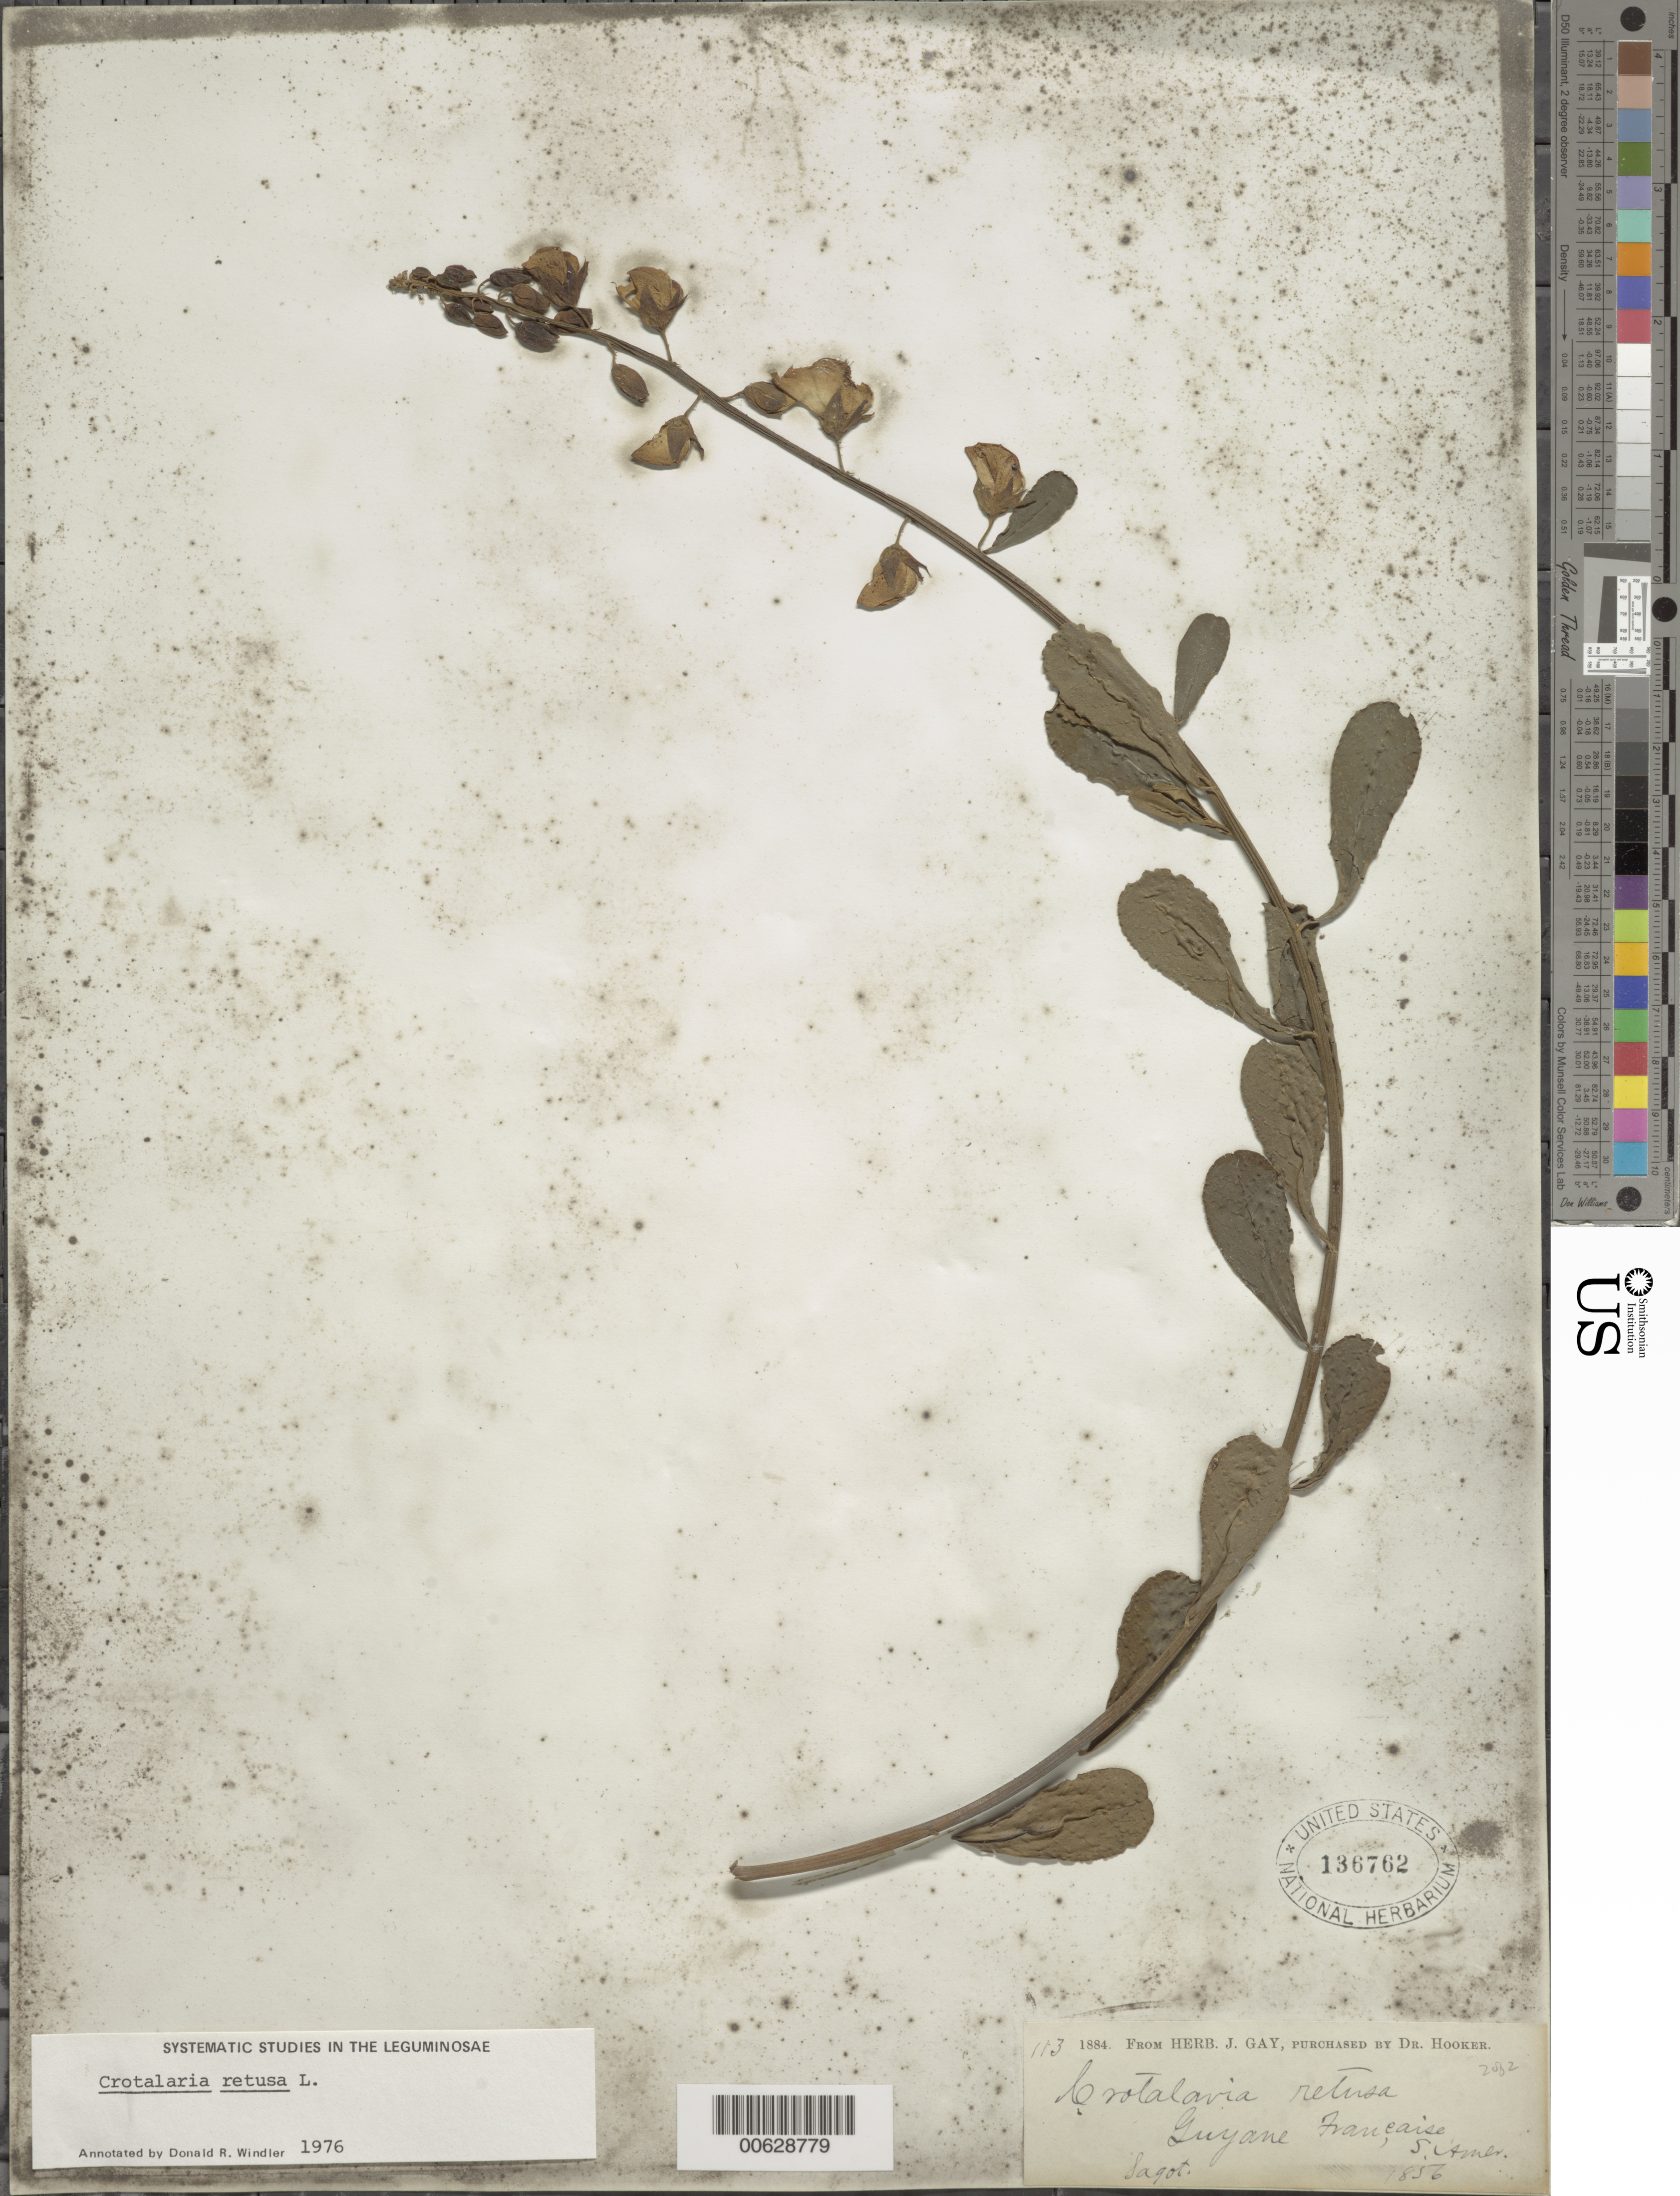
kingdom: Plantae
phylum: Tracheophyta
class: Magnoliopsida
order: Fabales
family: Fabaceae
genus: Crotalaria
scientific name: Crotalaria retusa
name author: L.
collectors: Sagot, --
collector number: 113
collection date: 1856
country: French Guiana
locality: Guyane Francaise, S. Amer.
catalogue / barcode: US 136762